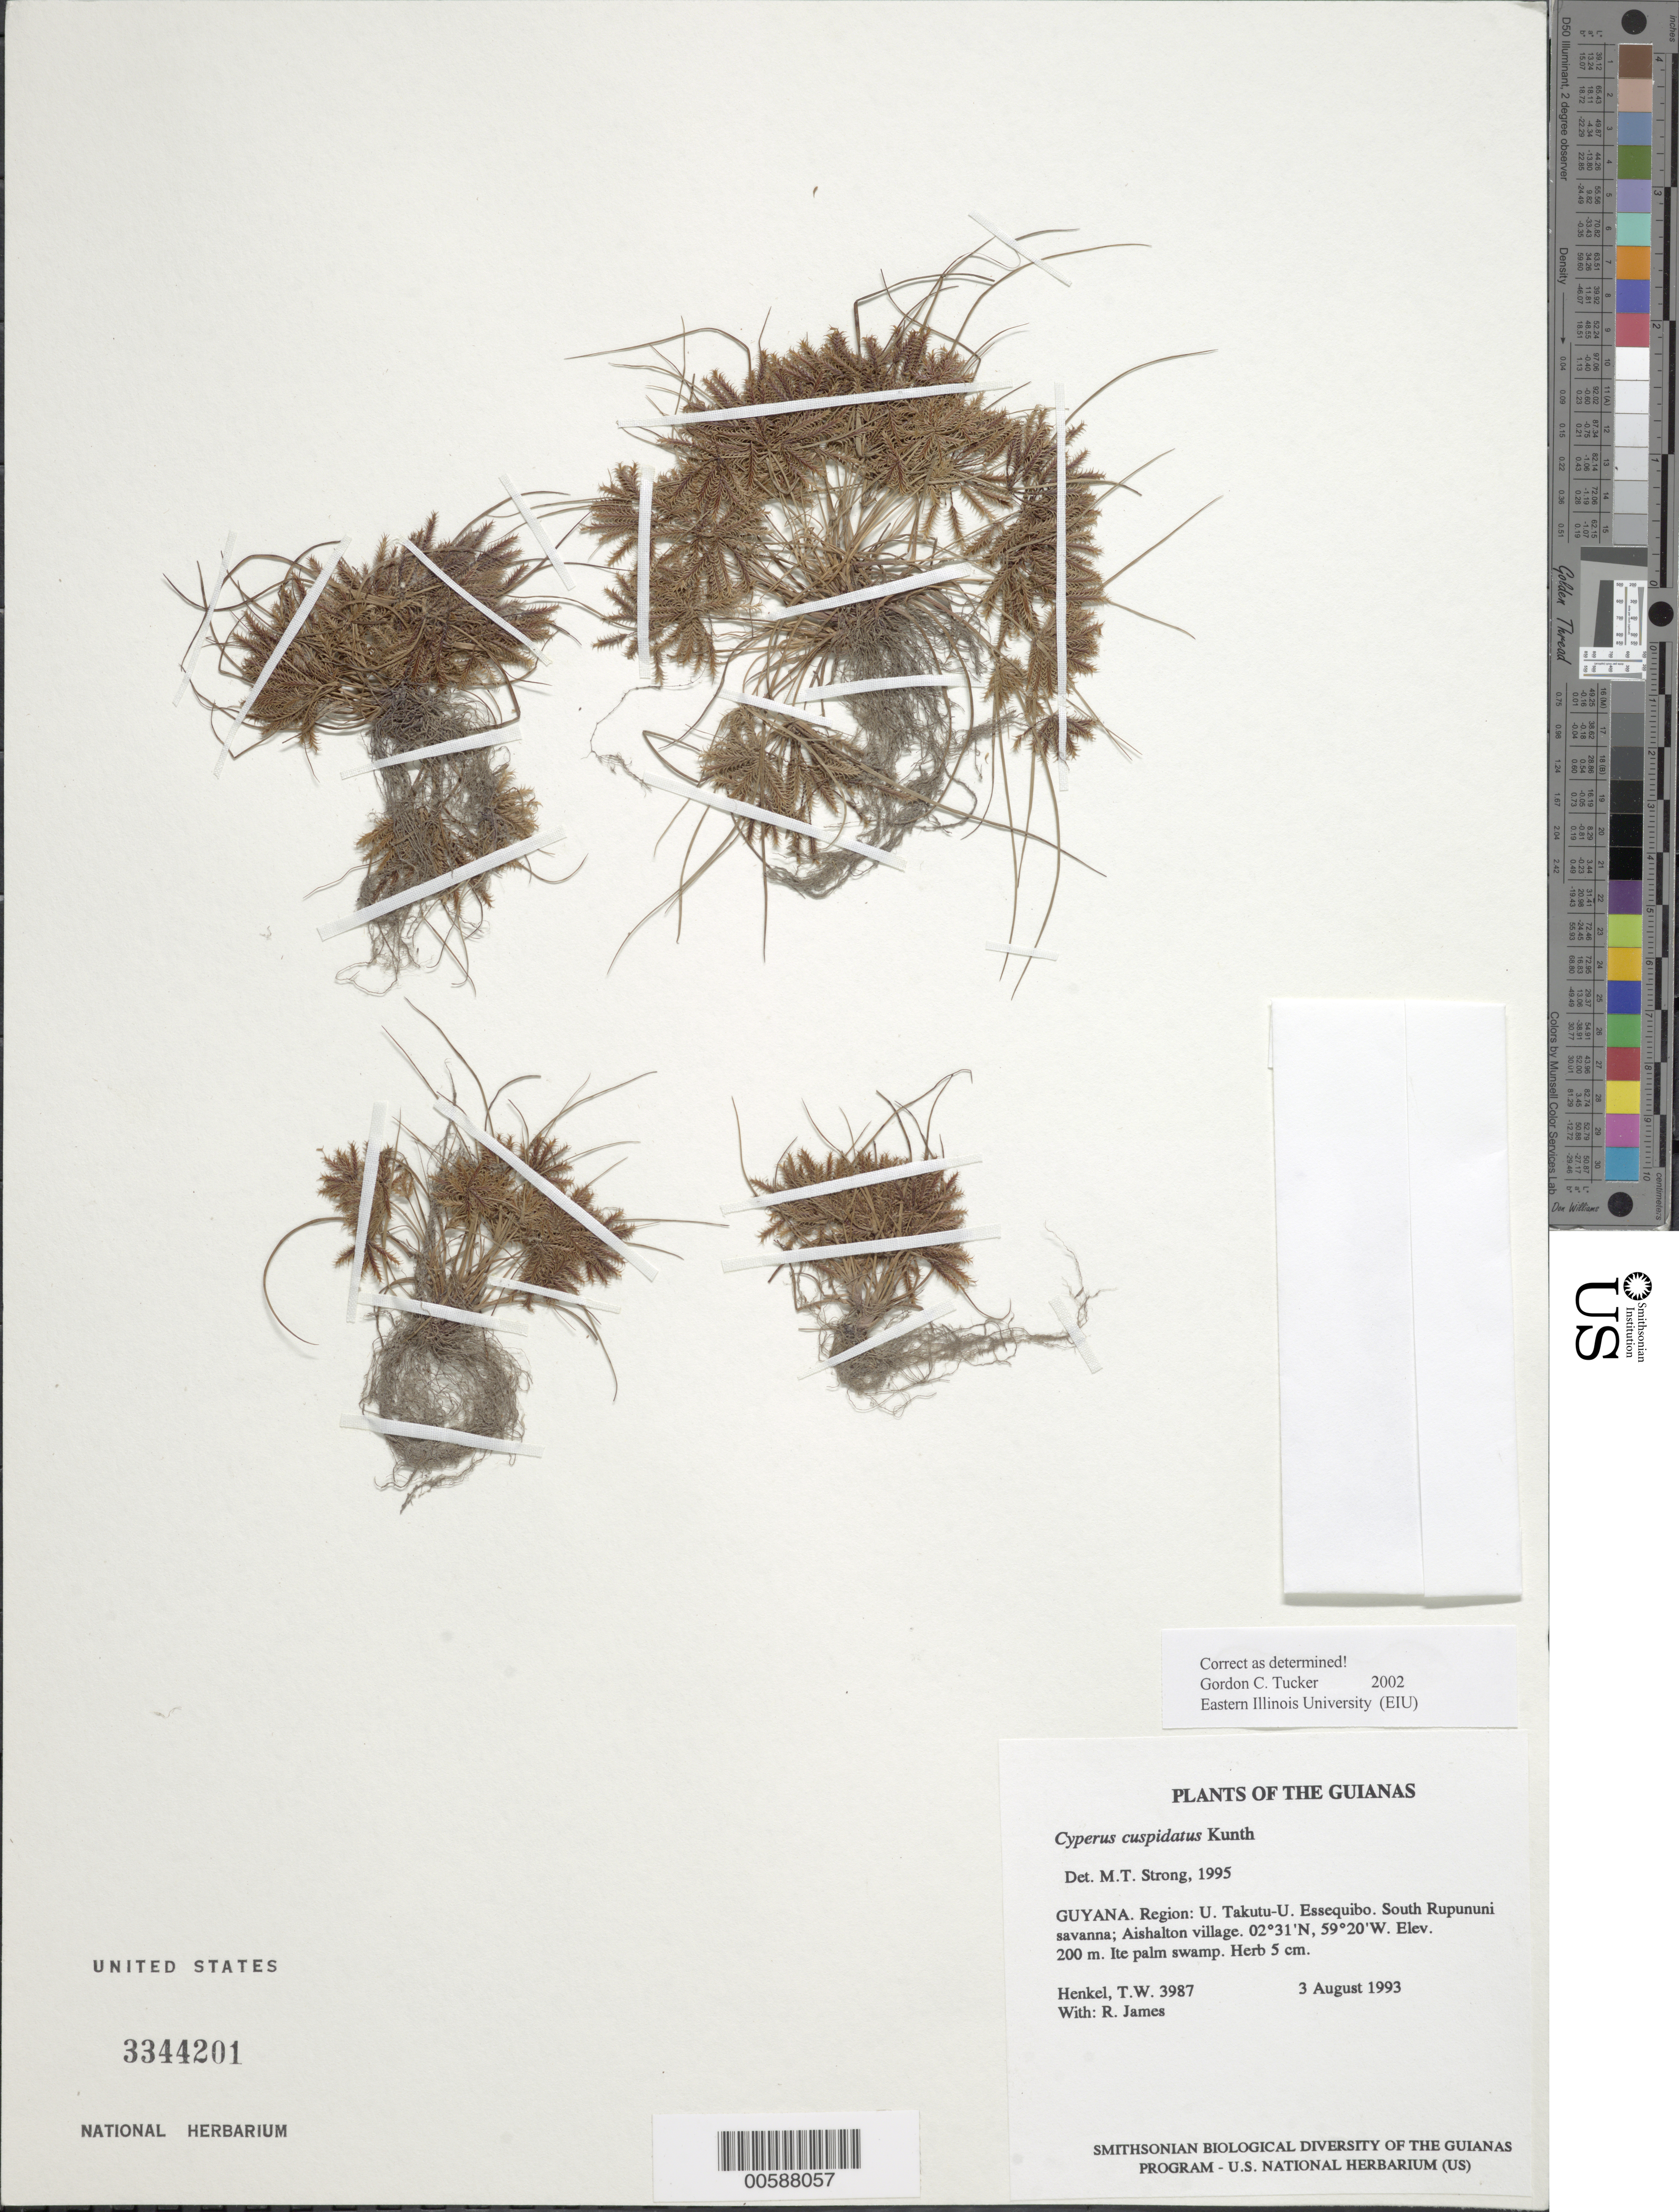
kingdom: Plantae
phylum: Tracheophyta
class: Liliopsida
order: Poales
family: Cyperaceae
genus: Cyperus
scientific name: Cyperus cuspidatus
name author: Kunth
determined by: Tucker, G. C.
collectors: T. Henkel & R. James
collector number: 3987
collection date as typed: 3 August 1994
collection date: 1994-08-03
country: Guyana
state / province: U. Takutu-U. Essequibo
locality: South Rupununi savanna; Aishalton village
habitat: Ite palm swamp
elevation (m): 200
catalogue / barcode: US 3344201